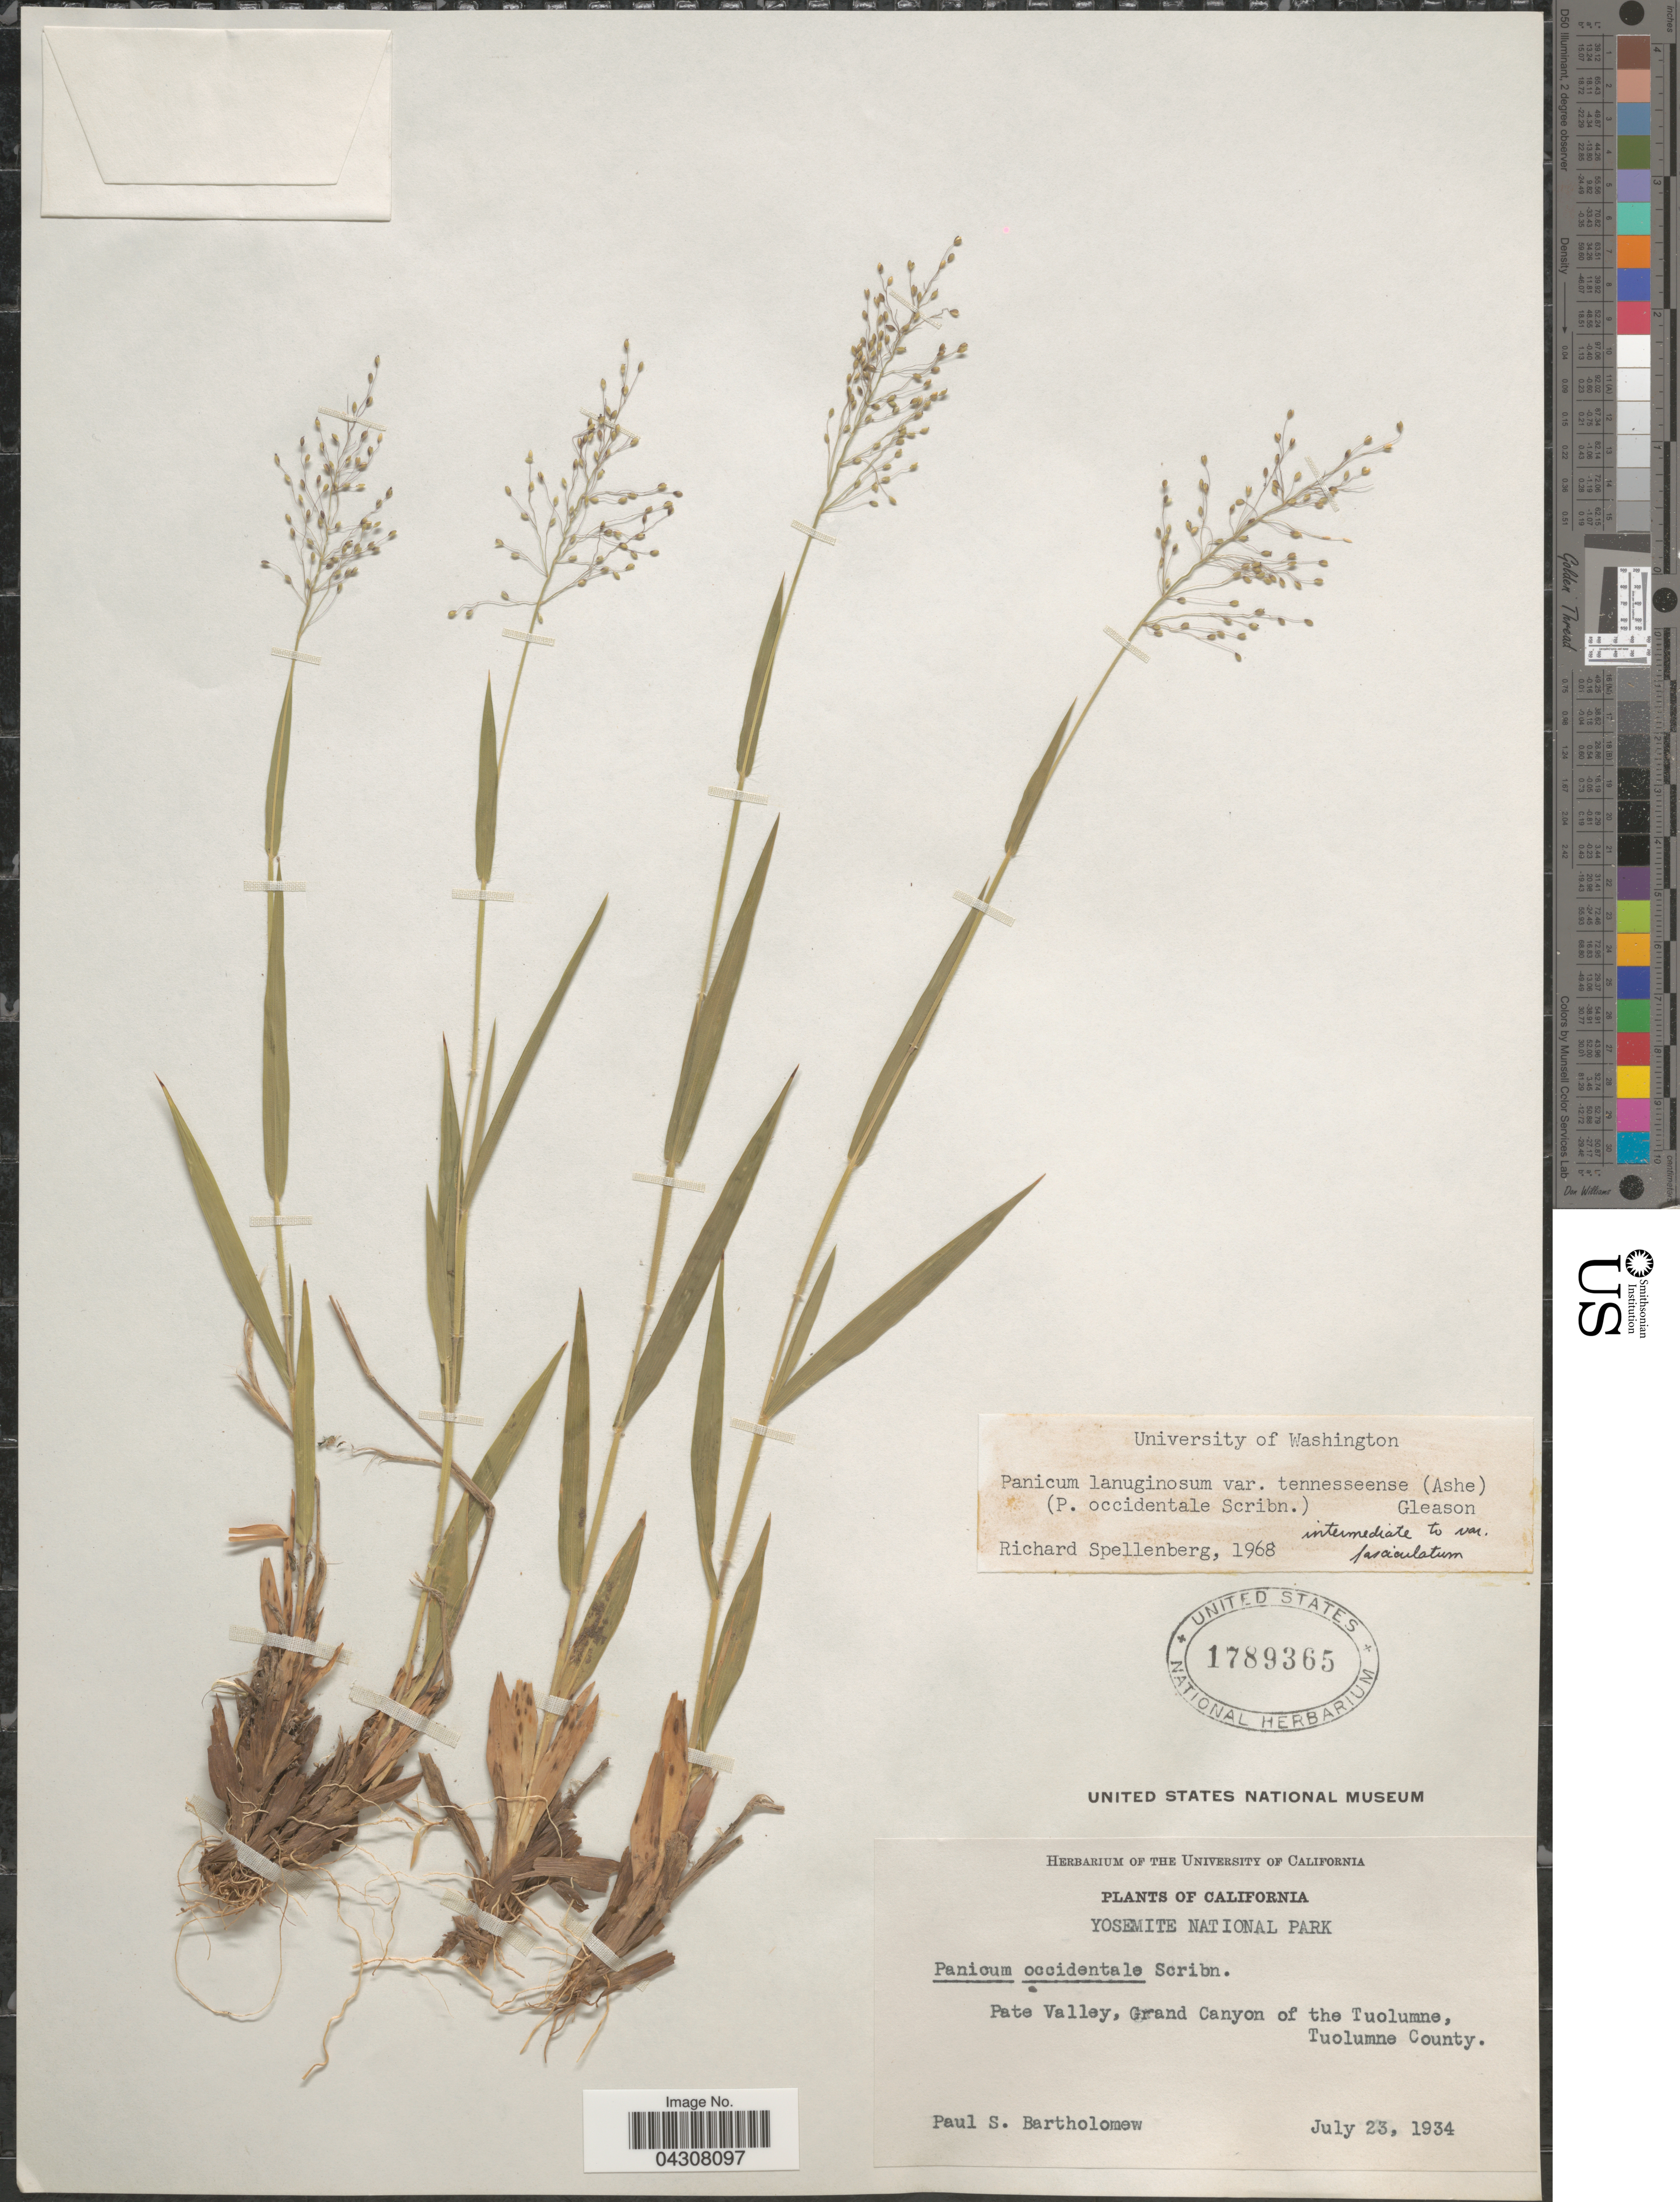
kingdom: Plantae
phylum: Tracheophyta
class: Liliopsida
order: Poales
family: Poaceae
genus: Dichanthelium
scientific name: Dichanthelium acuminatum var. acuminatum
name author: (Sw.) Gould & C.A. Clark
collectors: P. Bartholomew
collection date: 1934-07-23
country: United States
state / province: California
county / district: Tuolumne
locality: Yosemite National Park. Pate Valley, Grand Canyon of the Tuolumne, Tuolumne County.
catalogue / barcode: US 1789365